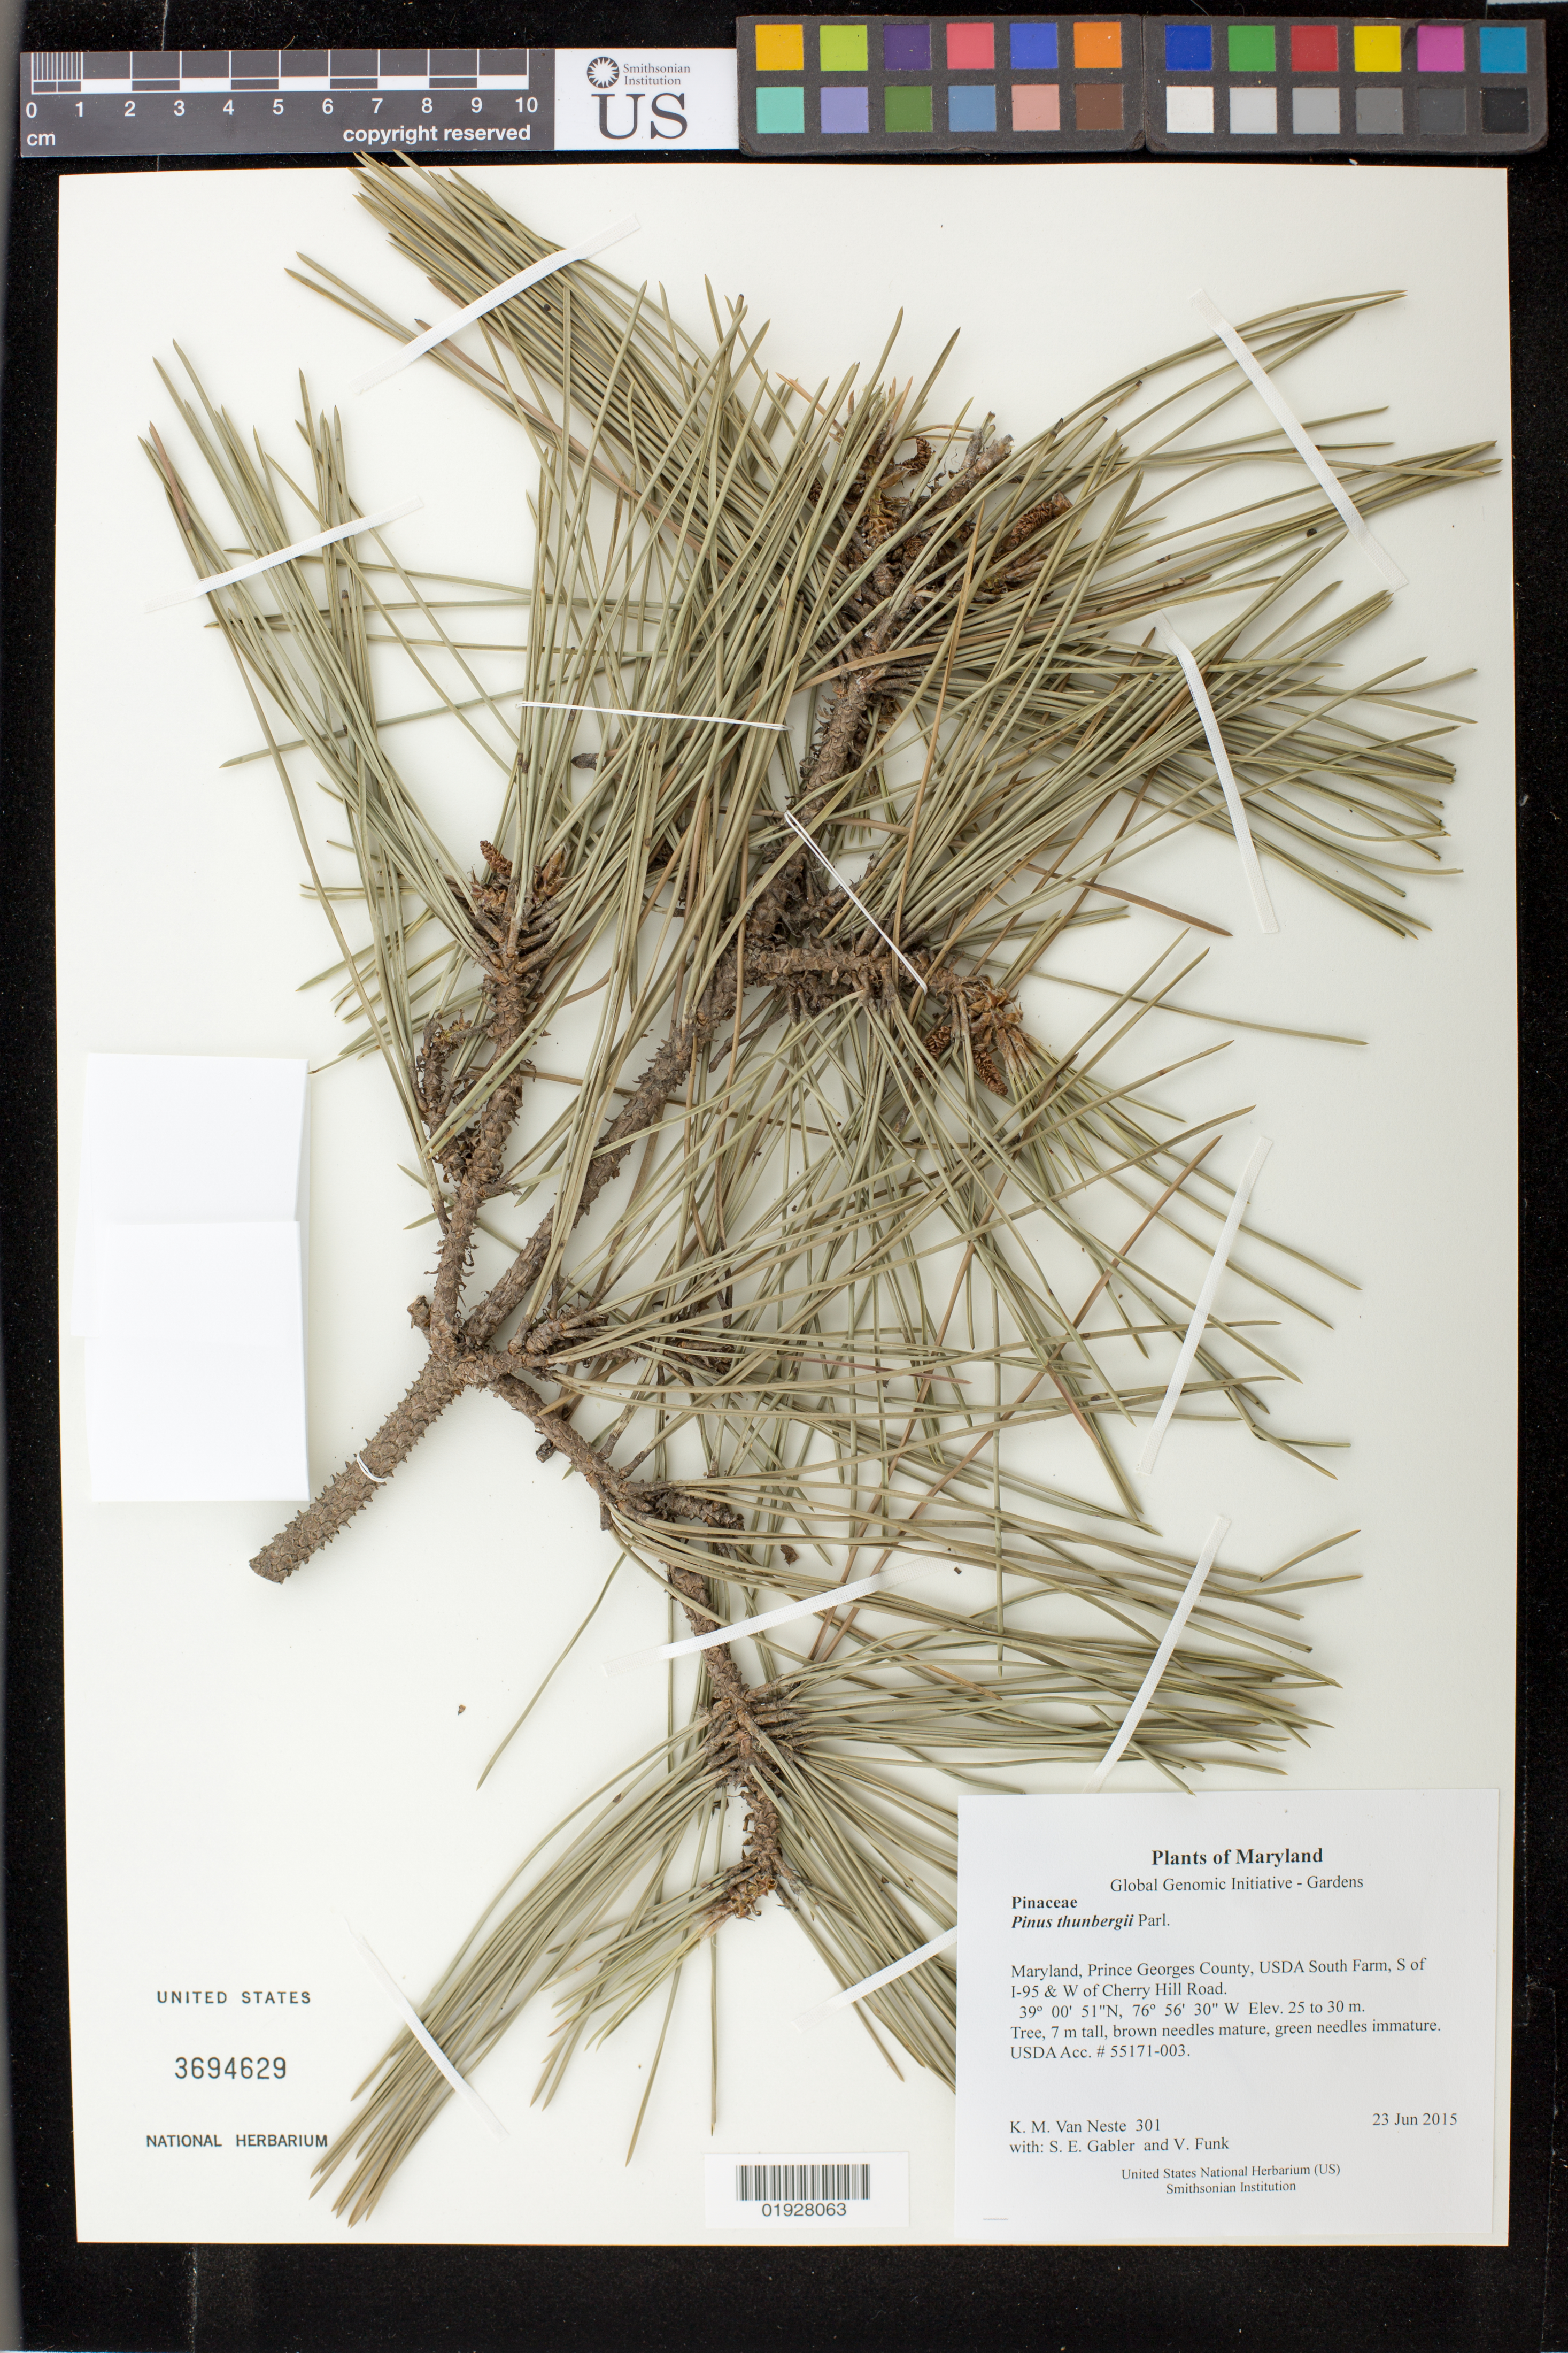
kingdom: Plantae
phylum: Tracheophyta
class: Pinopsida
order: Pinales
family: Pinaceae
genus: Pinus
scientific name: Pinus thunbergii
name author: Parl.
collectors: K. M. Van Neste, S. E. Gabler & V. Funk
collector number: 301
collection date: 2015-06-23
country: United States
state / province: Maryland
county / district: Prince George's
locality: USDA South Farm, S of I-95 & W of Cherry Hill Road.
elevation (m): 25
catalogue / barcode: US 3694629